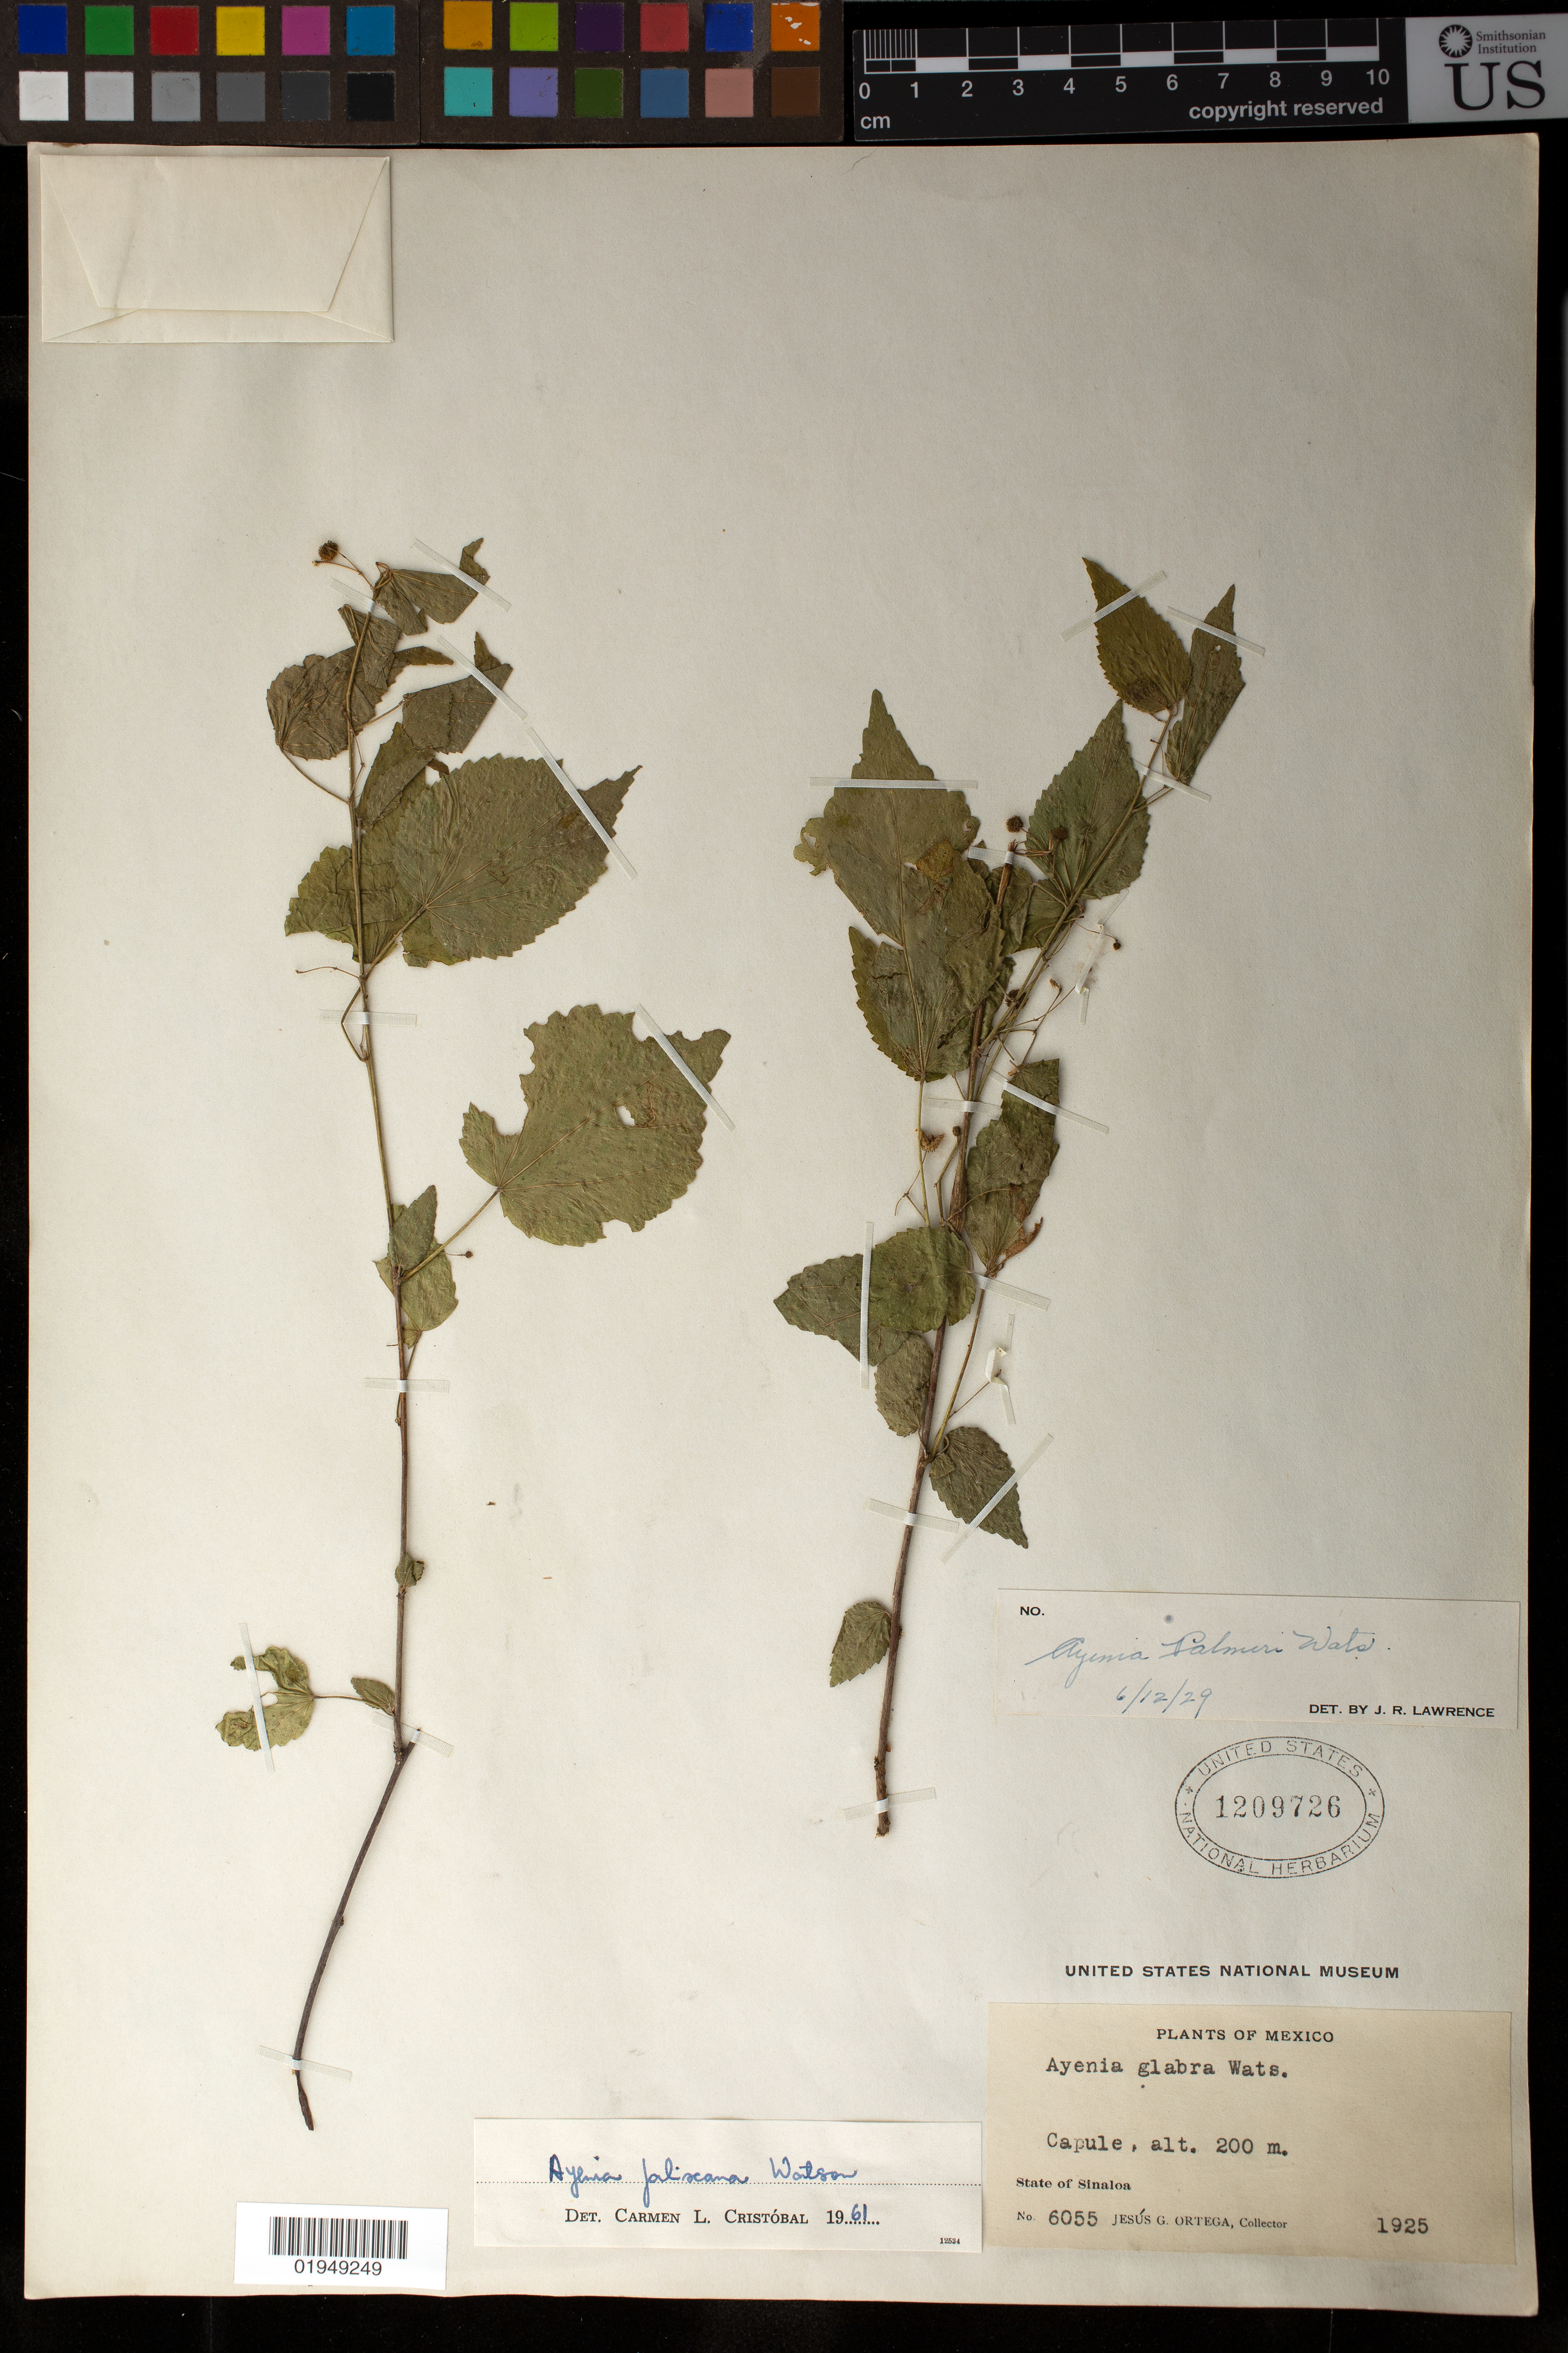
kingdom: Plantae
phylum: Tracheophyta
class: Magnoliopsida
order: Malvales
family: Malvaceae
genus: Ayenia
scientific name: Ayenia jaliscana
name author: S. Watson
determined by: (CTES) Instituto de Botanica del Nordeste - Facultad de Ciencias Agrarias - Herbario "Dra. Carmen L. Cristobal" (ARGENTINA)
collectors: J. Ortega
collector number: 6055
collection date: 1925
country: Mexico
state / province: Sinaloa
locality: Capule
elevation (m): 200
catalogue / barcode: US 1209726